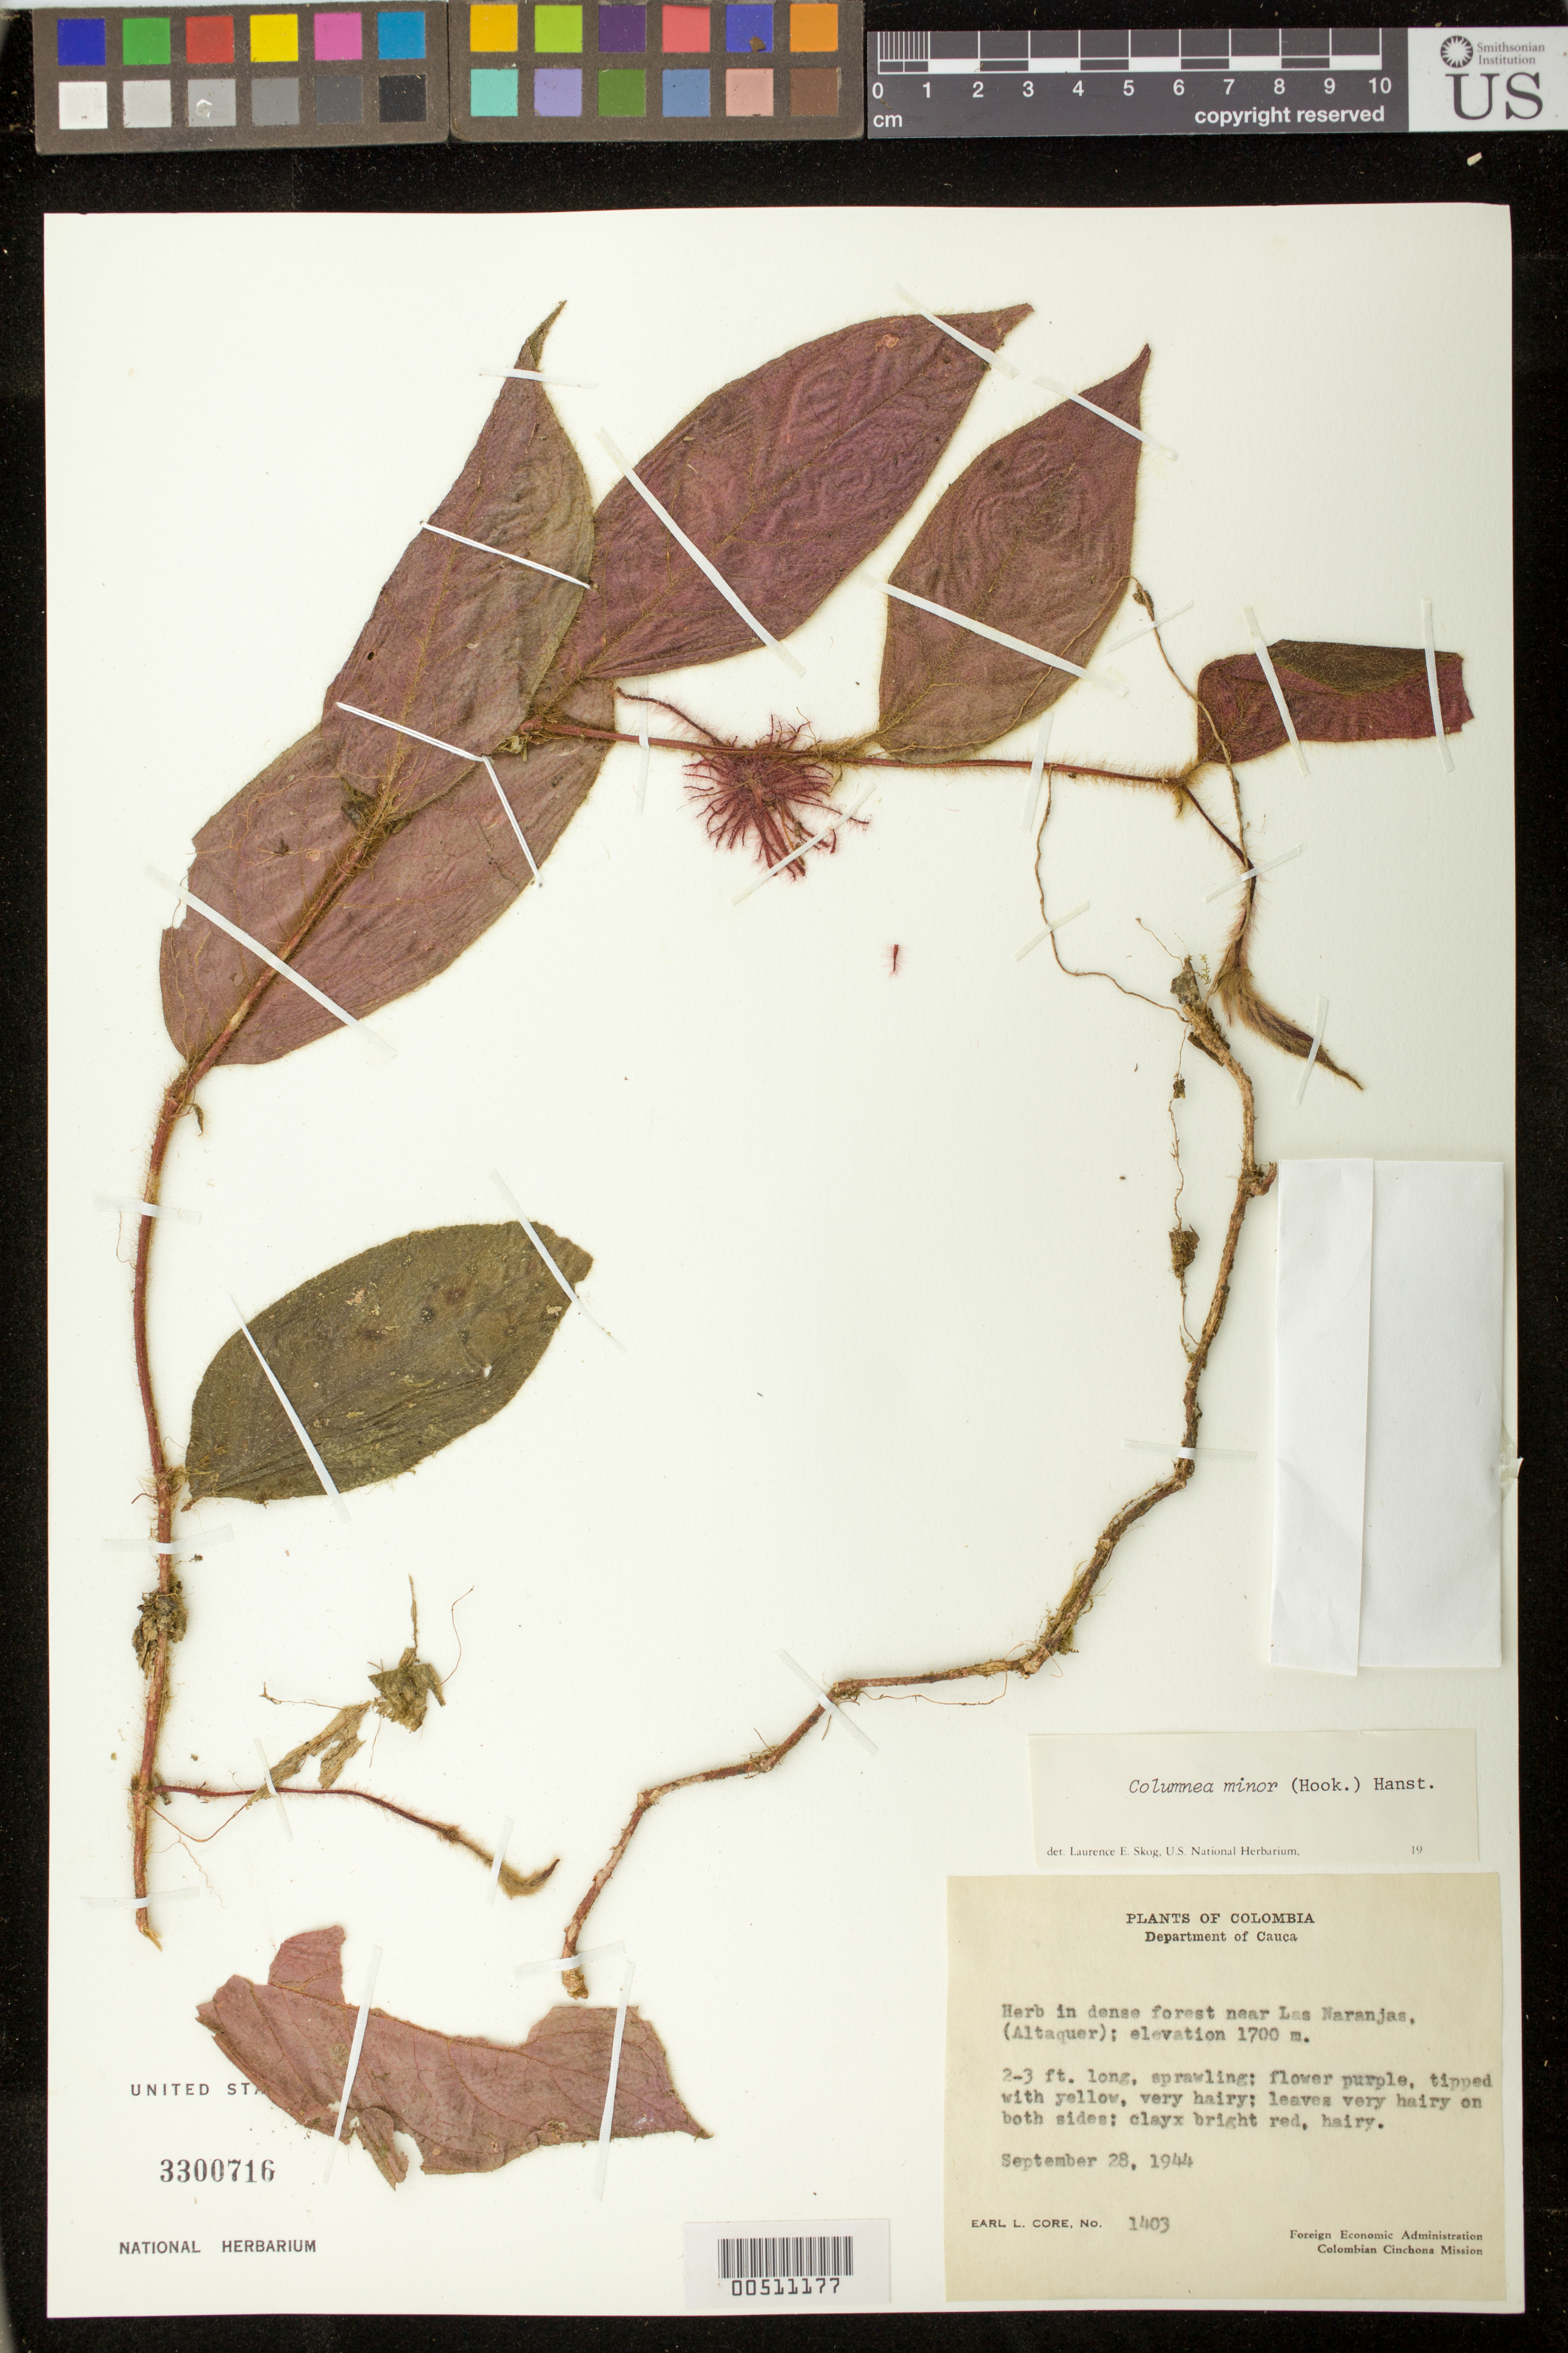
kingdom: Plantae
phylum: Tracheophyta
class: Magnoliopsida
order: Lamiales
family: Gesneriaceae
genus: Columnea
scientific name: Columnea minor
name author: (Hook.) Hanst.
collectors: E. L. Core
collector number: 1403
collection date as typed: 28 Sep 1944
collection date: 1944-09-28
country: Colombia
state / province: Cauca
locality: Near Las Naranjas, (Altaquer)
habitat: In dense forest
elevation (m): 1700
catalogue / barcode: US 3300716